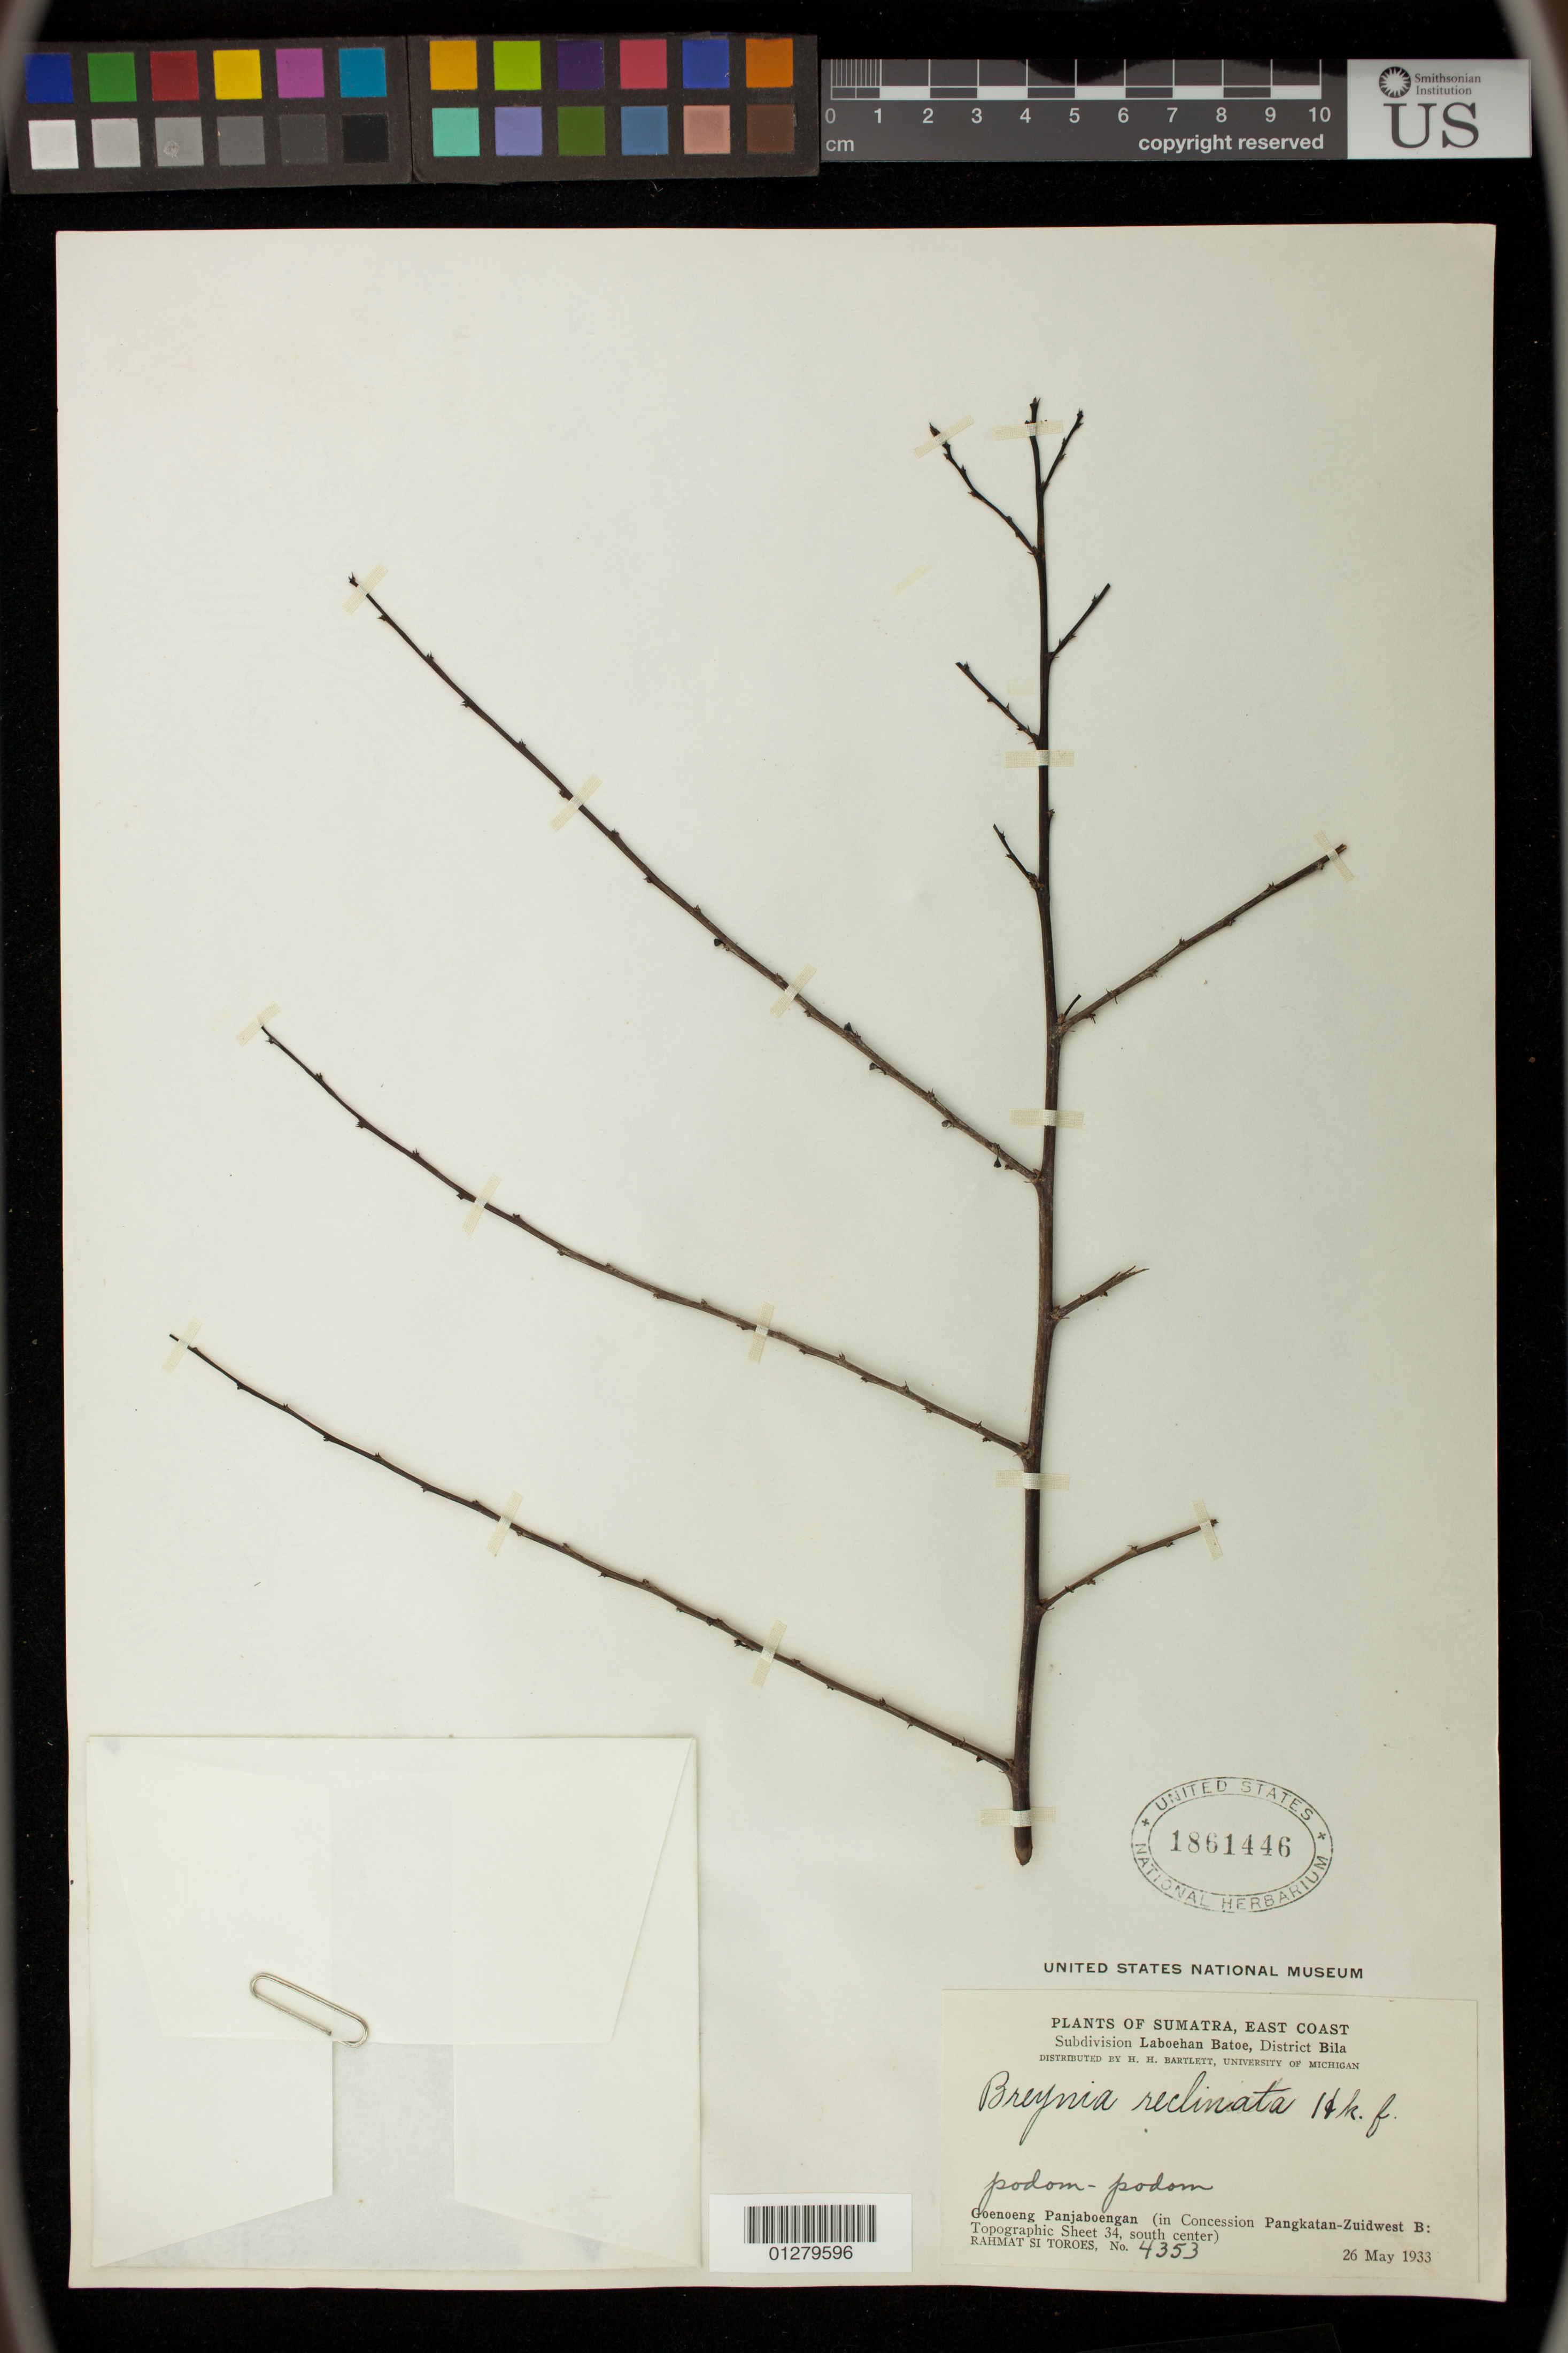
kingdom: Plantae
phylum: Tracheophyta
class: Magnoliopsida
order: Malpighiales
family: Phyllanthaceae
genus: Phyllanthus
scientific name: Phyllanthus reclinatus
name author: Roxb.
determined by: Wagner, W. L., (BOT), Smithsonian Institution - National Museum of Natural History (UNITED STATES)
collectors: Rahmat Si Boeea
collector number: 4353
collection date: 1933-05-26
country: Indonesia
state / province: Java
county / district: Jawa Tengah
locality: Geonoeng Panjaboengan (in Concession Pangkatan-Zuidwest B:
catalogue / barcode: US 1861446